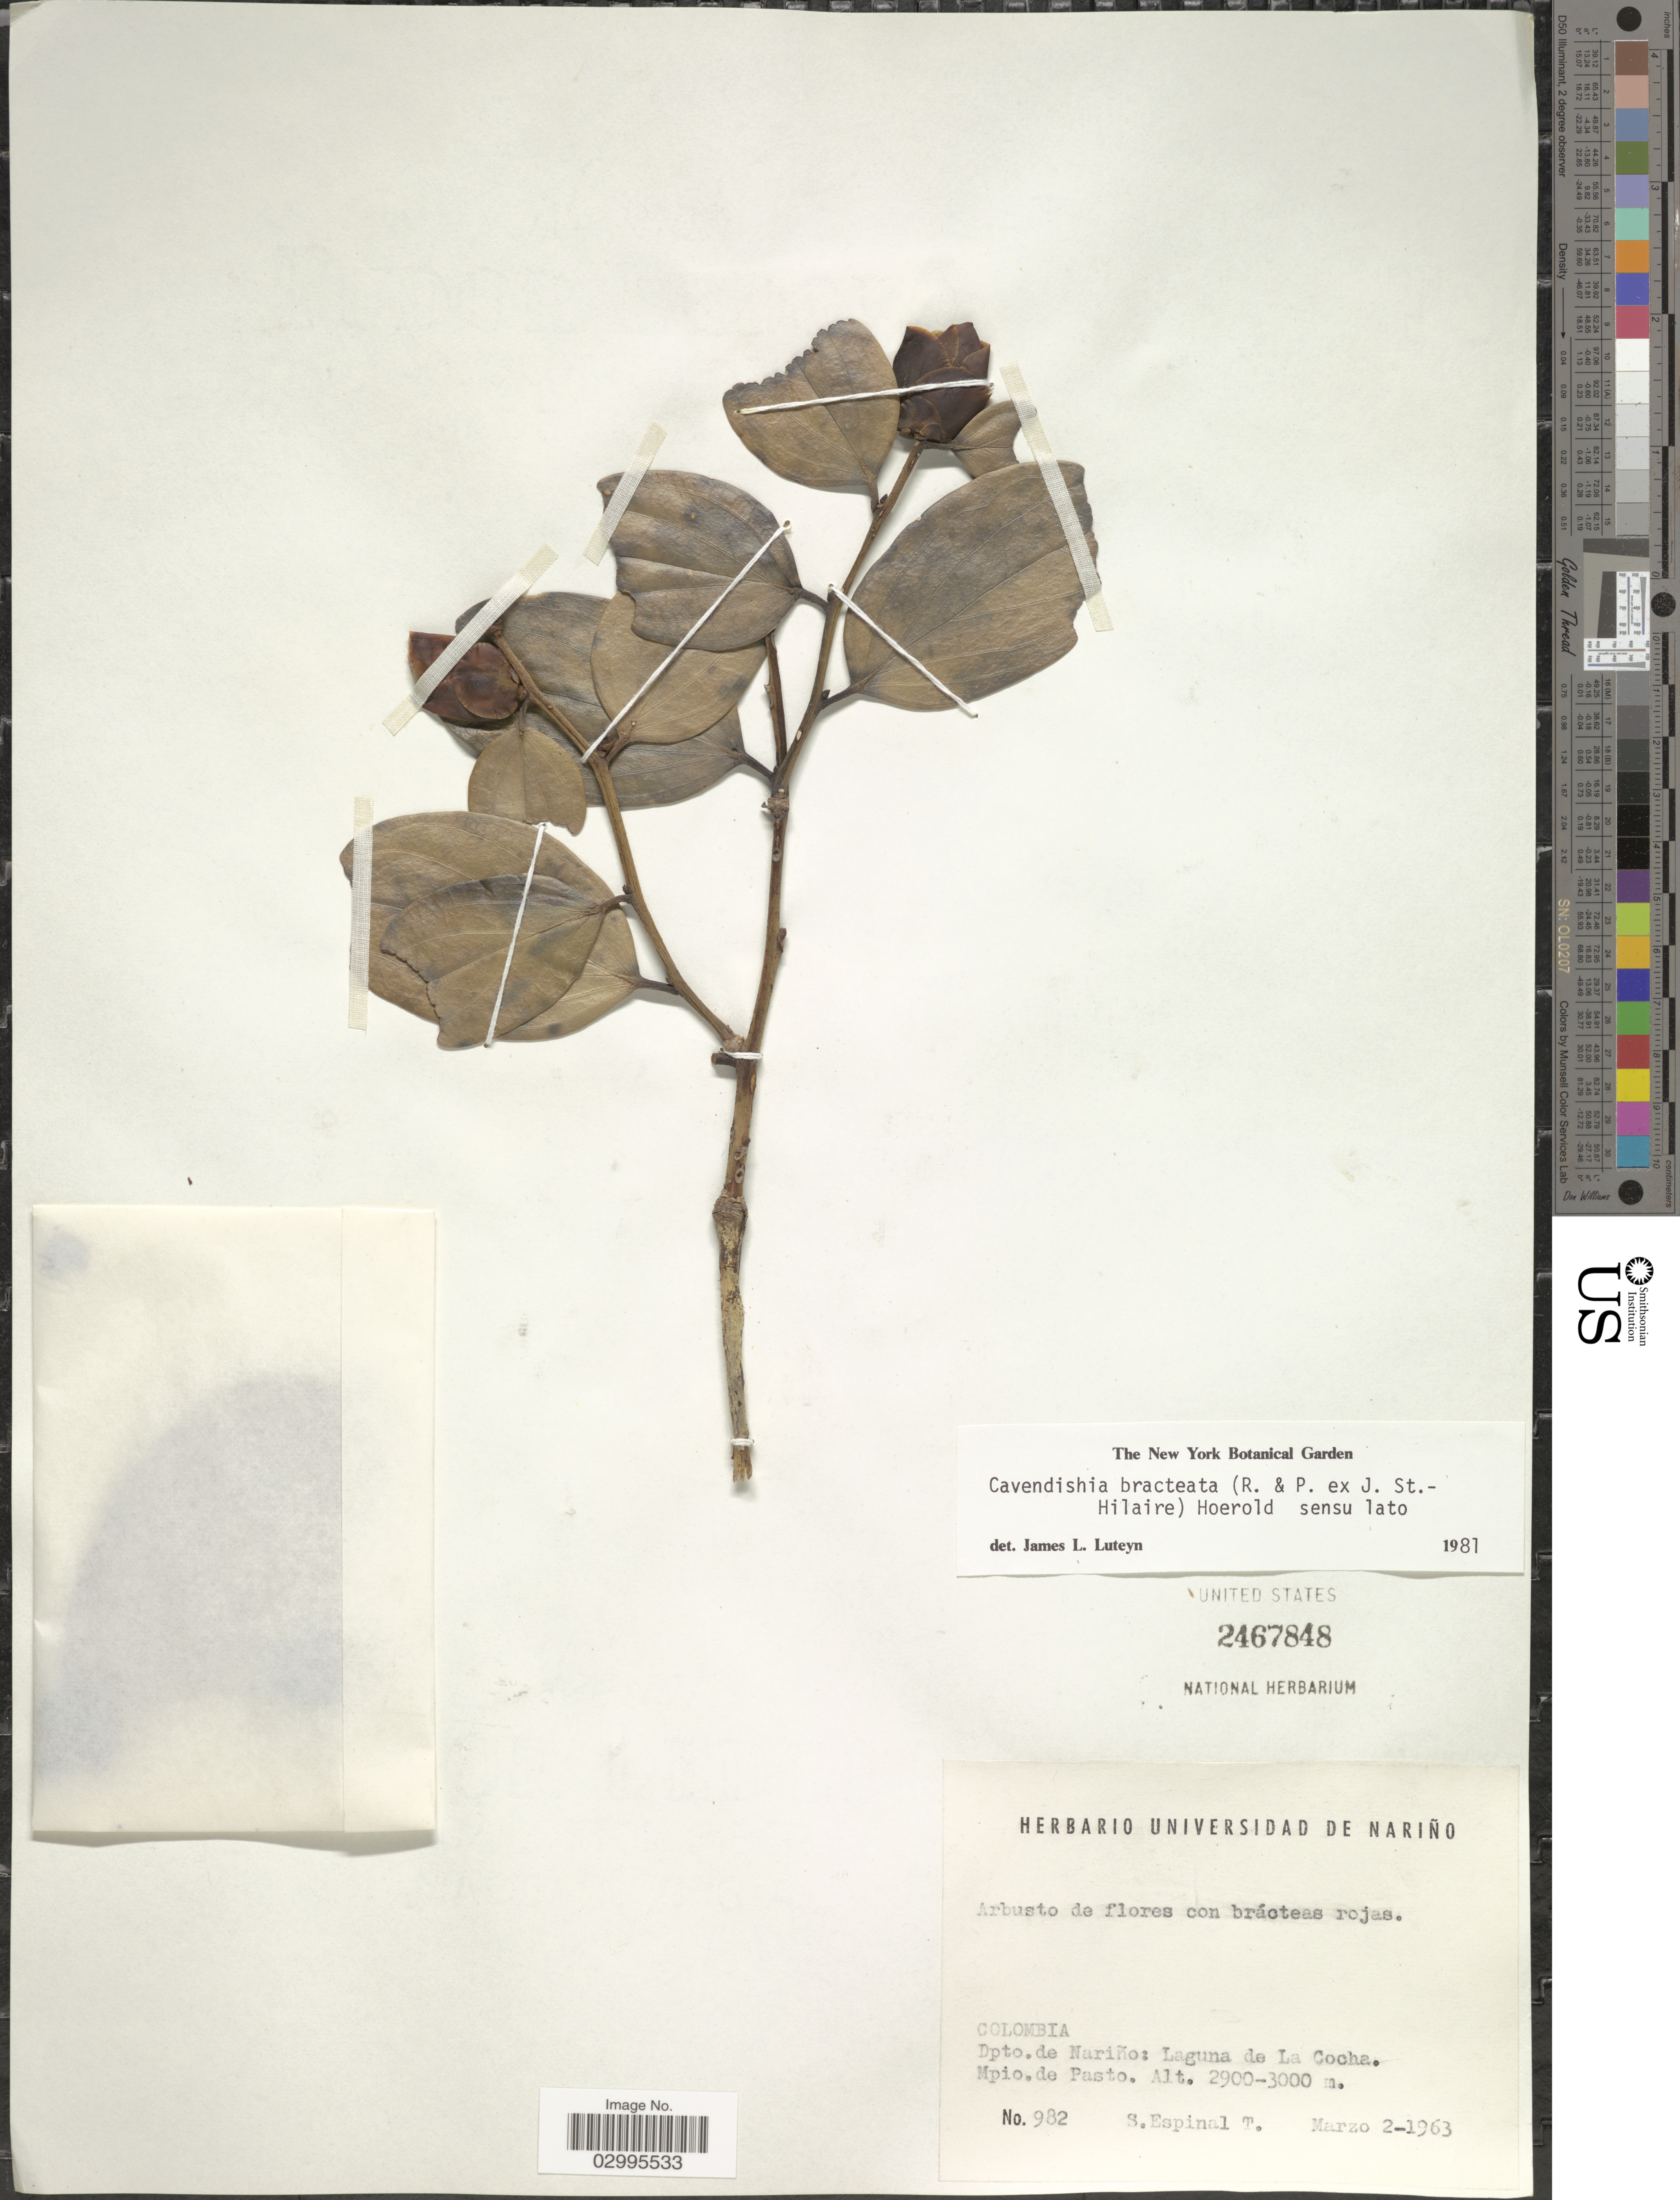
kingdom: Plantae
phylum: Tracheophyta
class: Magnoliopsida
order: Ericales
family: Ericaceae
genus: Cavendishia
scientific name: Cavendishia bracteata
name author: (Ruiz & Pav. ex J. St.-Hil.) Hoerold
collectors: S. Espinal T.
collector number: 982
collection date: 1963-03-02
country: Colombia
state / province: Nariño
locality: Dpto. de Nariño: Laguna de La Cocha. Mpio. de Pasto.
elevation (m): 2900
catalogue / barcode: US 2467848